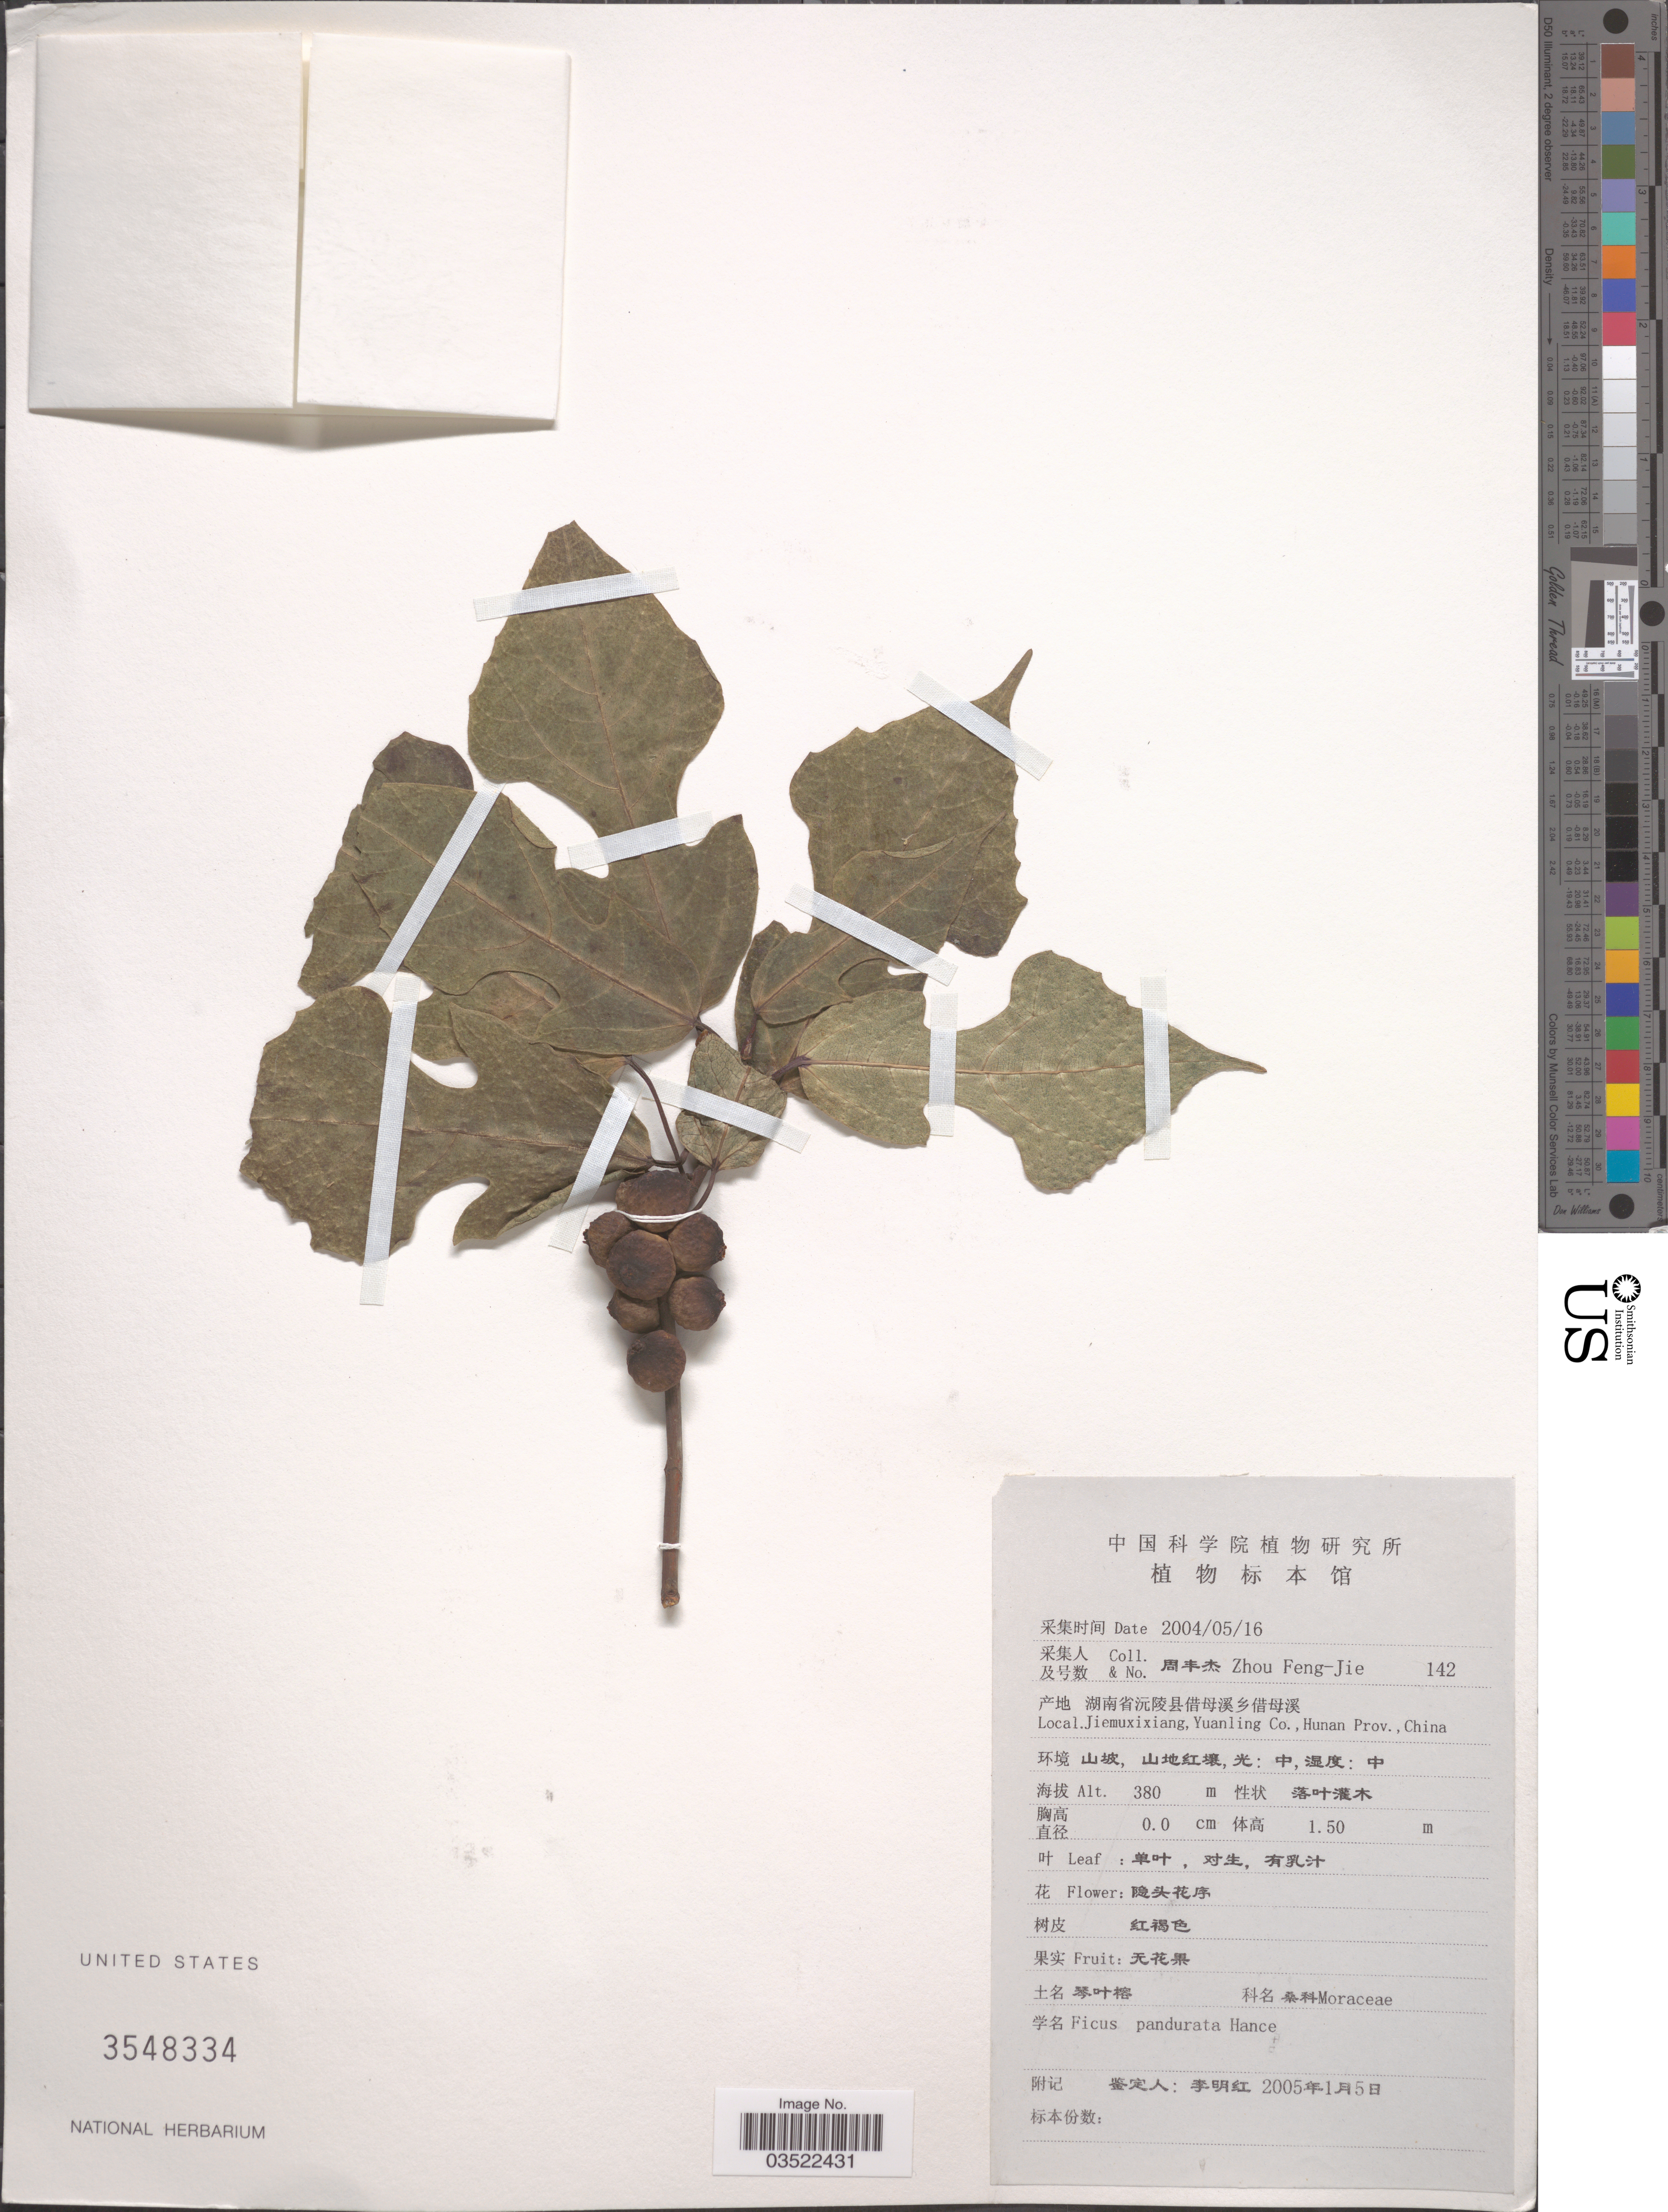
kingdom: Plantae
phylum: Tracheophyta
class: Magnoliopsida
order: Rosales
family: Moraceae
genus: Ficus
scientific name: Ficus pandurata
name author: Hance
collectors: F. Zhou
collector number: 142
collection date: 2004-05-16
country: China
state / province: Hunan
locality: Jiemuxixiang, Yuanling Co.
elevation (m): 380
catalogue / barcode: US 3548334